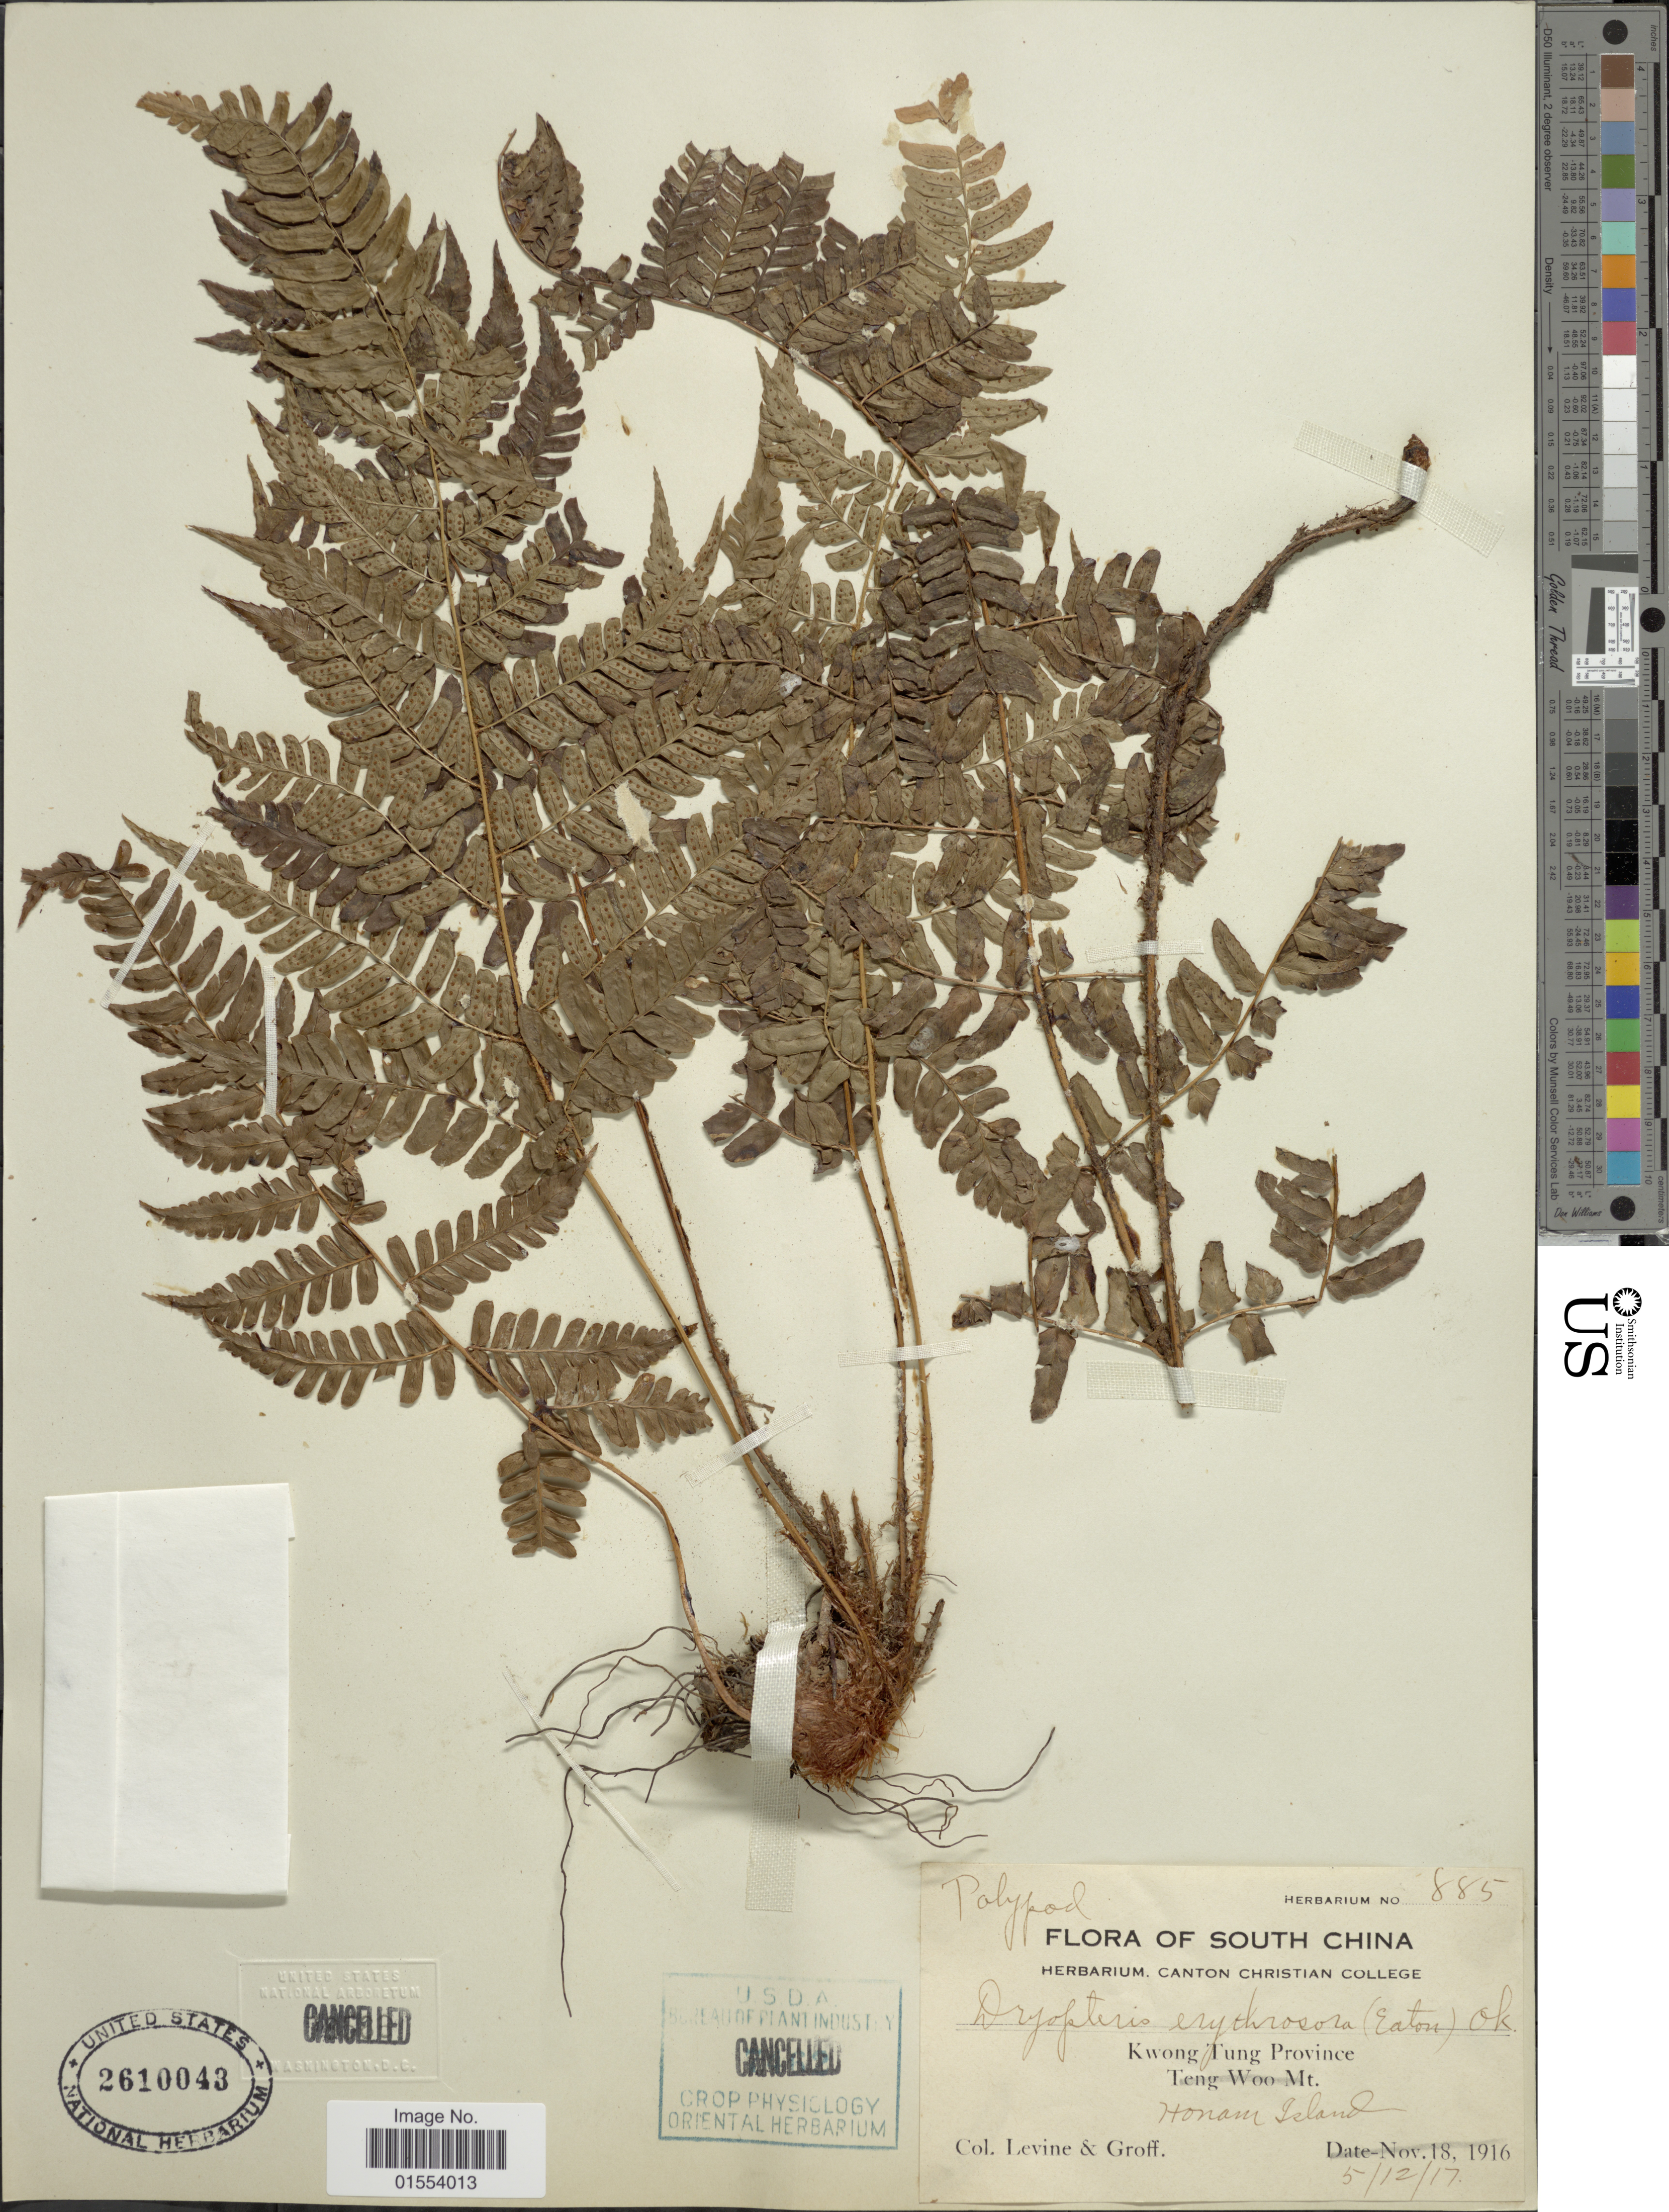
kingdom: Plantae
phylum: Tracheophyta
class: Polypodiopsida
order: Polypodiales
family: Dryopteridaceae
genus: Dryopteris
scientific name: Dryopteris erythrosora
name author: (D.C. Eaton) Kuntze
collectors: -. Levine & -- Groff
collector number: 885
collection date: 1917-05-12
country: China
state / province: Henan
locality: Kwong Tung Province, Honan Island.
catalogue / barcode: US 2610043